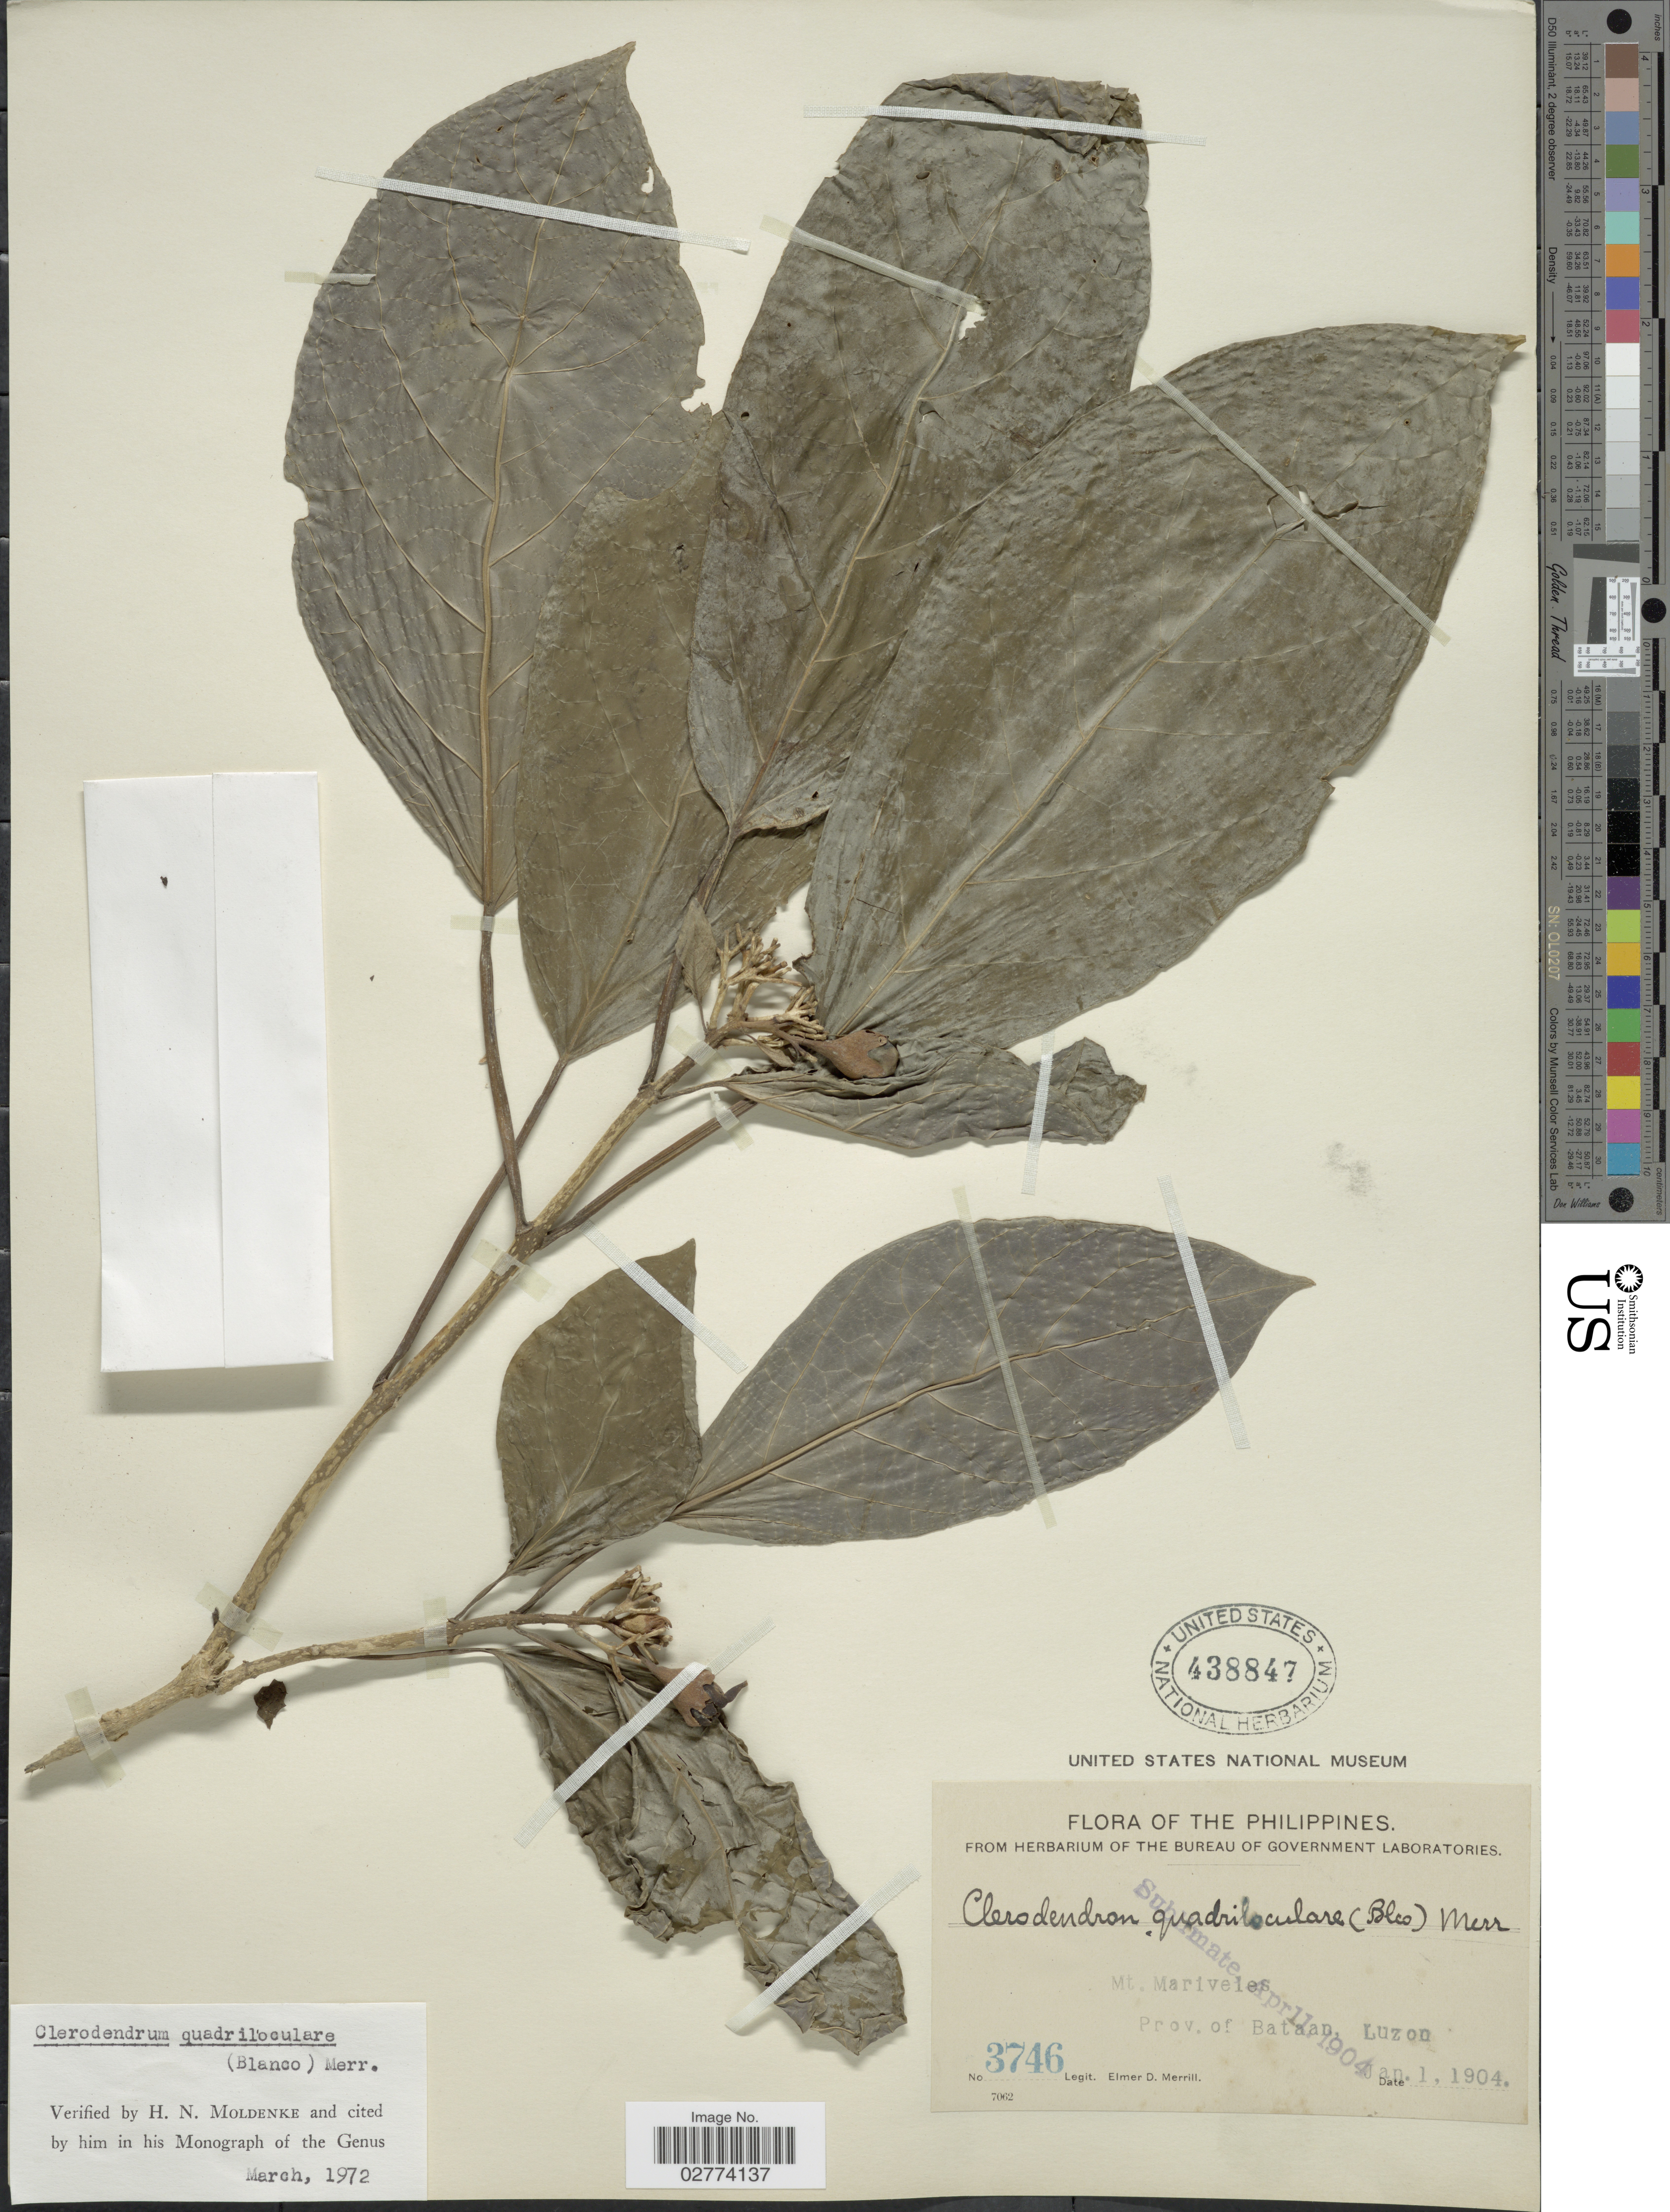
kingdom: Plantae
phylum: Tracheophyta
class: Magnoliopsida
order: Lamiales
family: Lamiaceae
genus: Clerodendrum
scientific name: Clerodendrum quadriloculare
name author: (Blanco) Merr.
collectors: E. D. Merrill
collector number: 3746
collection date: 1904-01-01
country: Philippines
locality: Mt. Mariveles, Prov. of Bataan, Luzon.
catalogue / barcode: US 438847